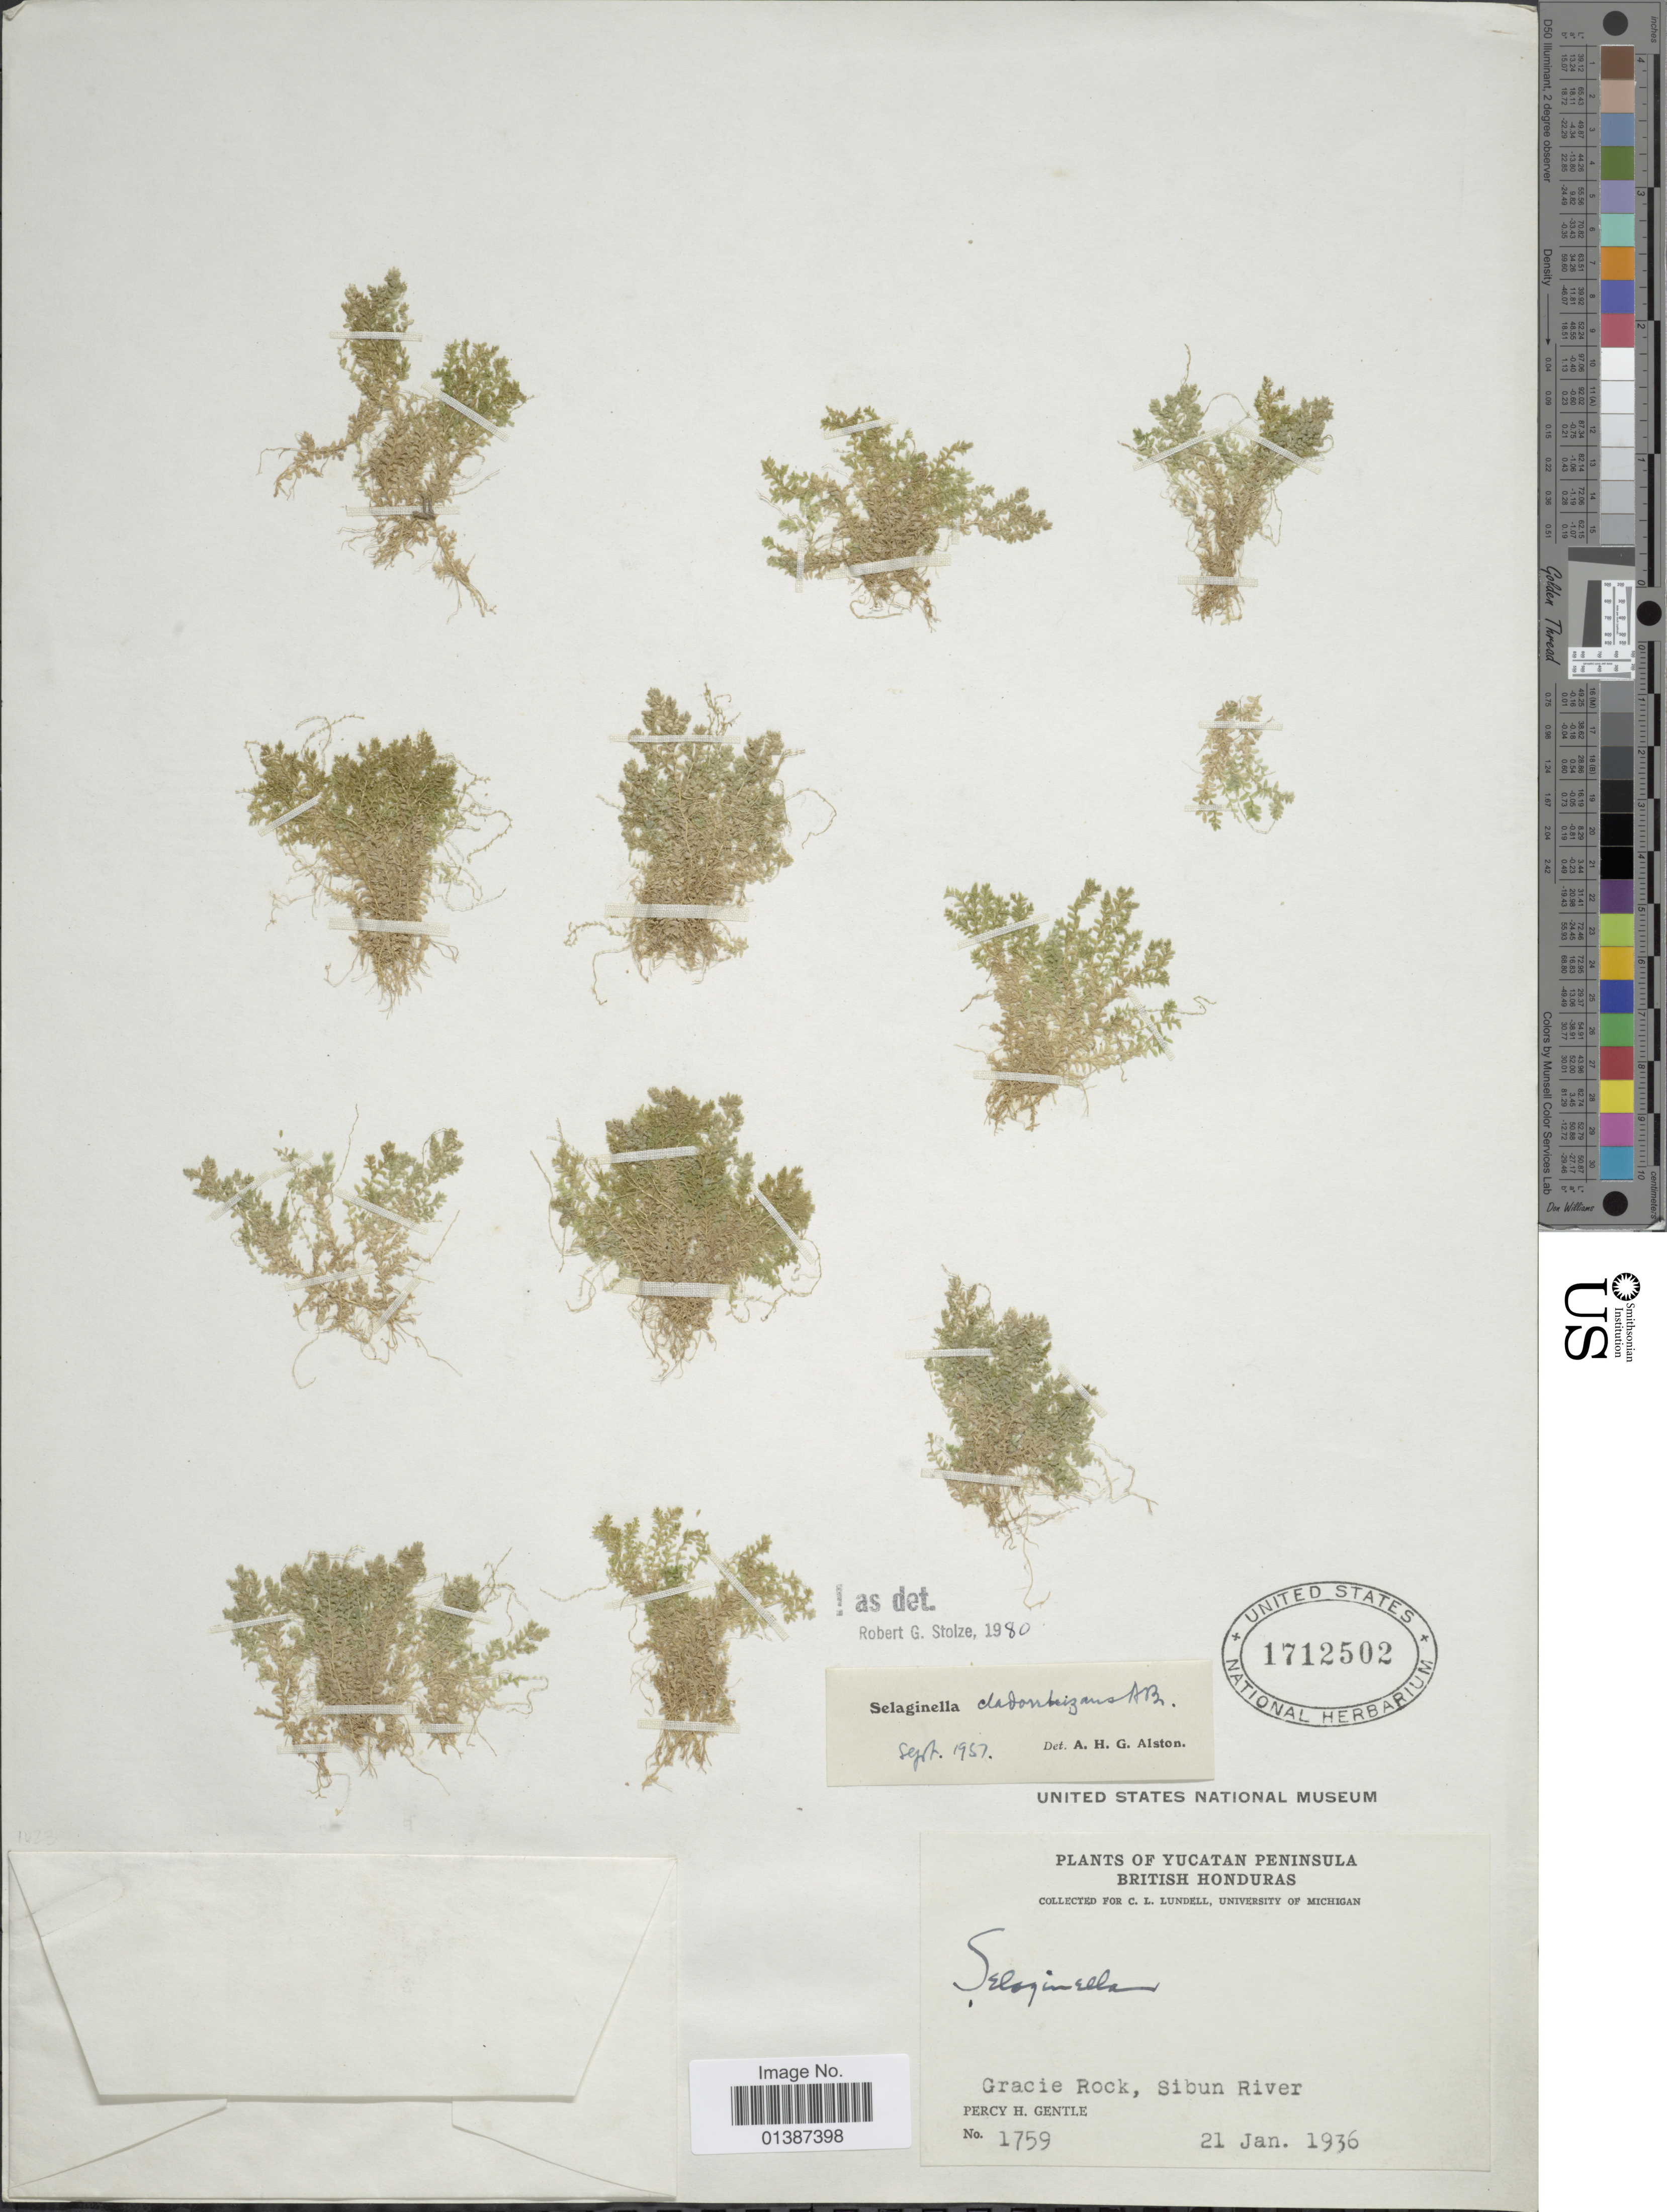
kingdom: Plantae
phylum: Tracheophyta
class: Lycopodiopsida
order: Selaginellales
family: Selaginellaceae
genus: Selaginella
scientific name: Selaginella cladorrhizans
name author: A. Br.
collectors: P. H. Gentle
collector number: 1759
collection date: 1936-01-21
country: Belize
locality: Yucatan Peninsula British Honduras, Gracie Rock, Sibun River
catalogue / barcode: US 1712502